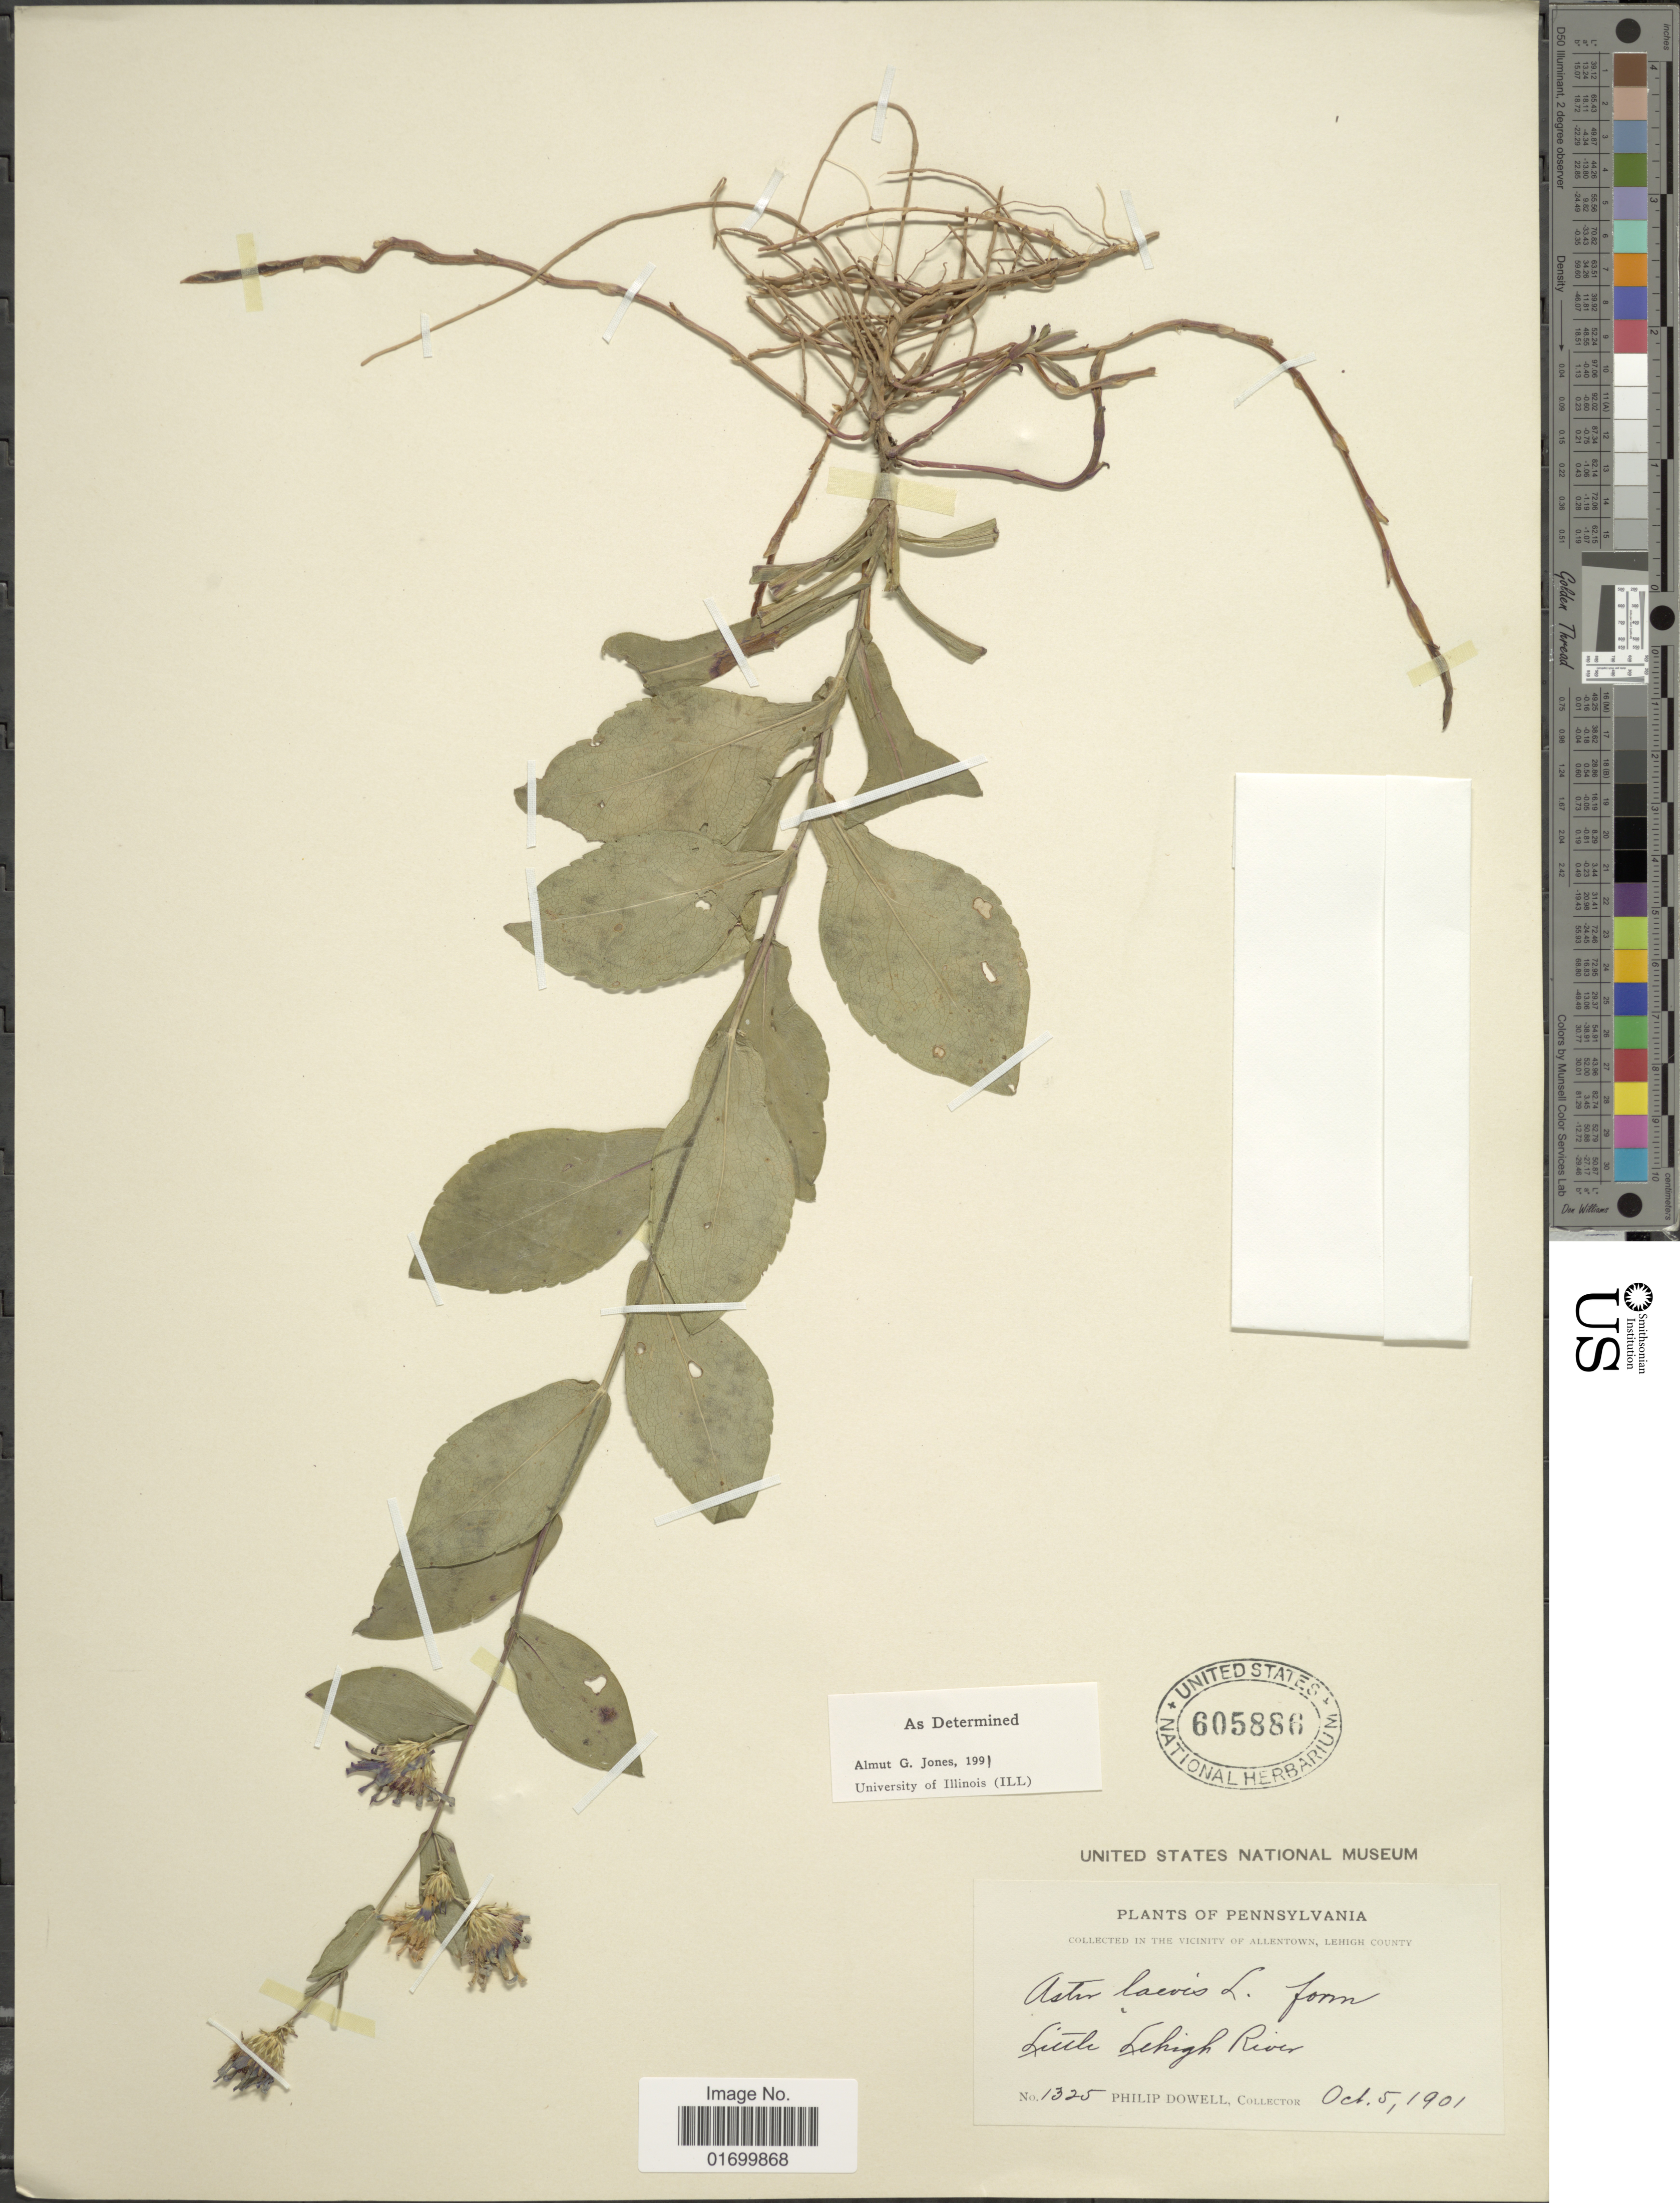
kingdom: Plantae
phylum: Tracheophyta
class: Magnoliopsida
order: Asterales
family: Asteraceae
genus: Symphyotrichum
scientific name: Symphyotrichum laeve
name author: (L.) Á. Löve & D. Löve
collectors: P. Dowell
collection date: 1901-10-05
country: United States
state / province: Pennsylvania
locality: Little Lehigh River.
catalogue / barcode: US 605886